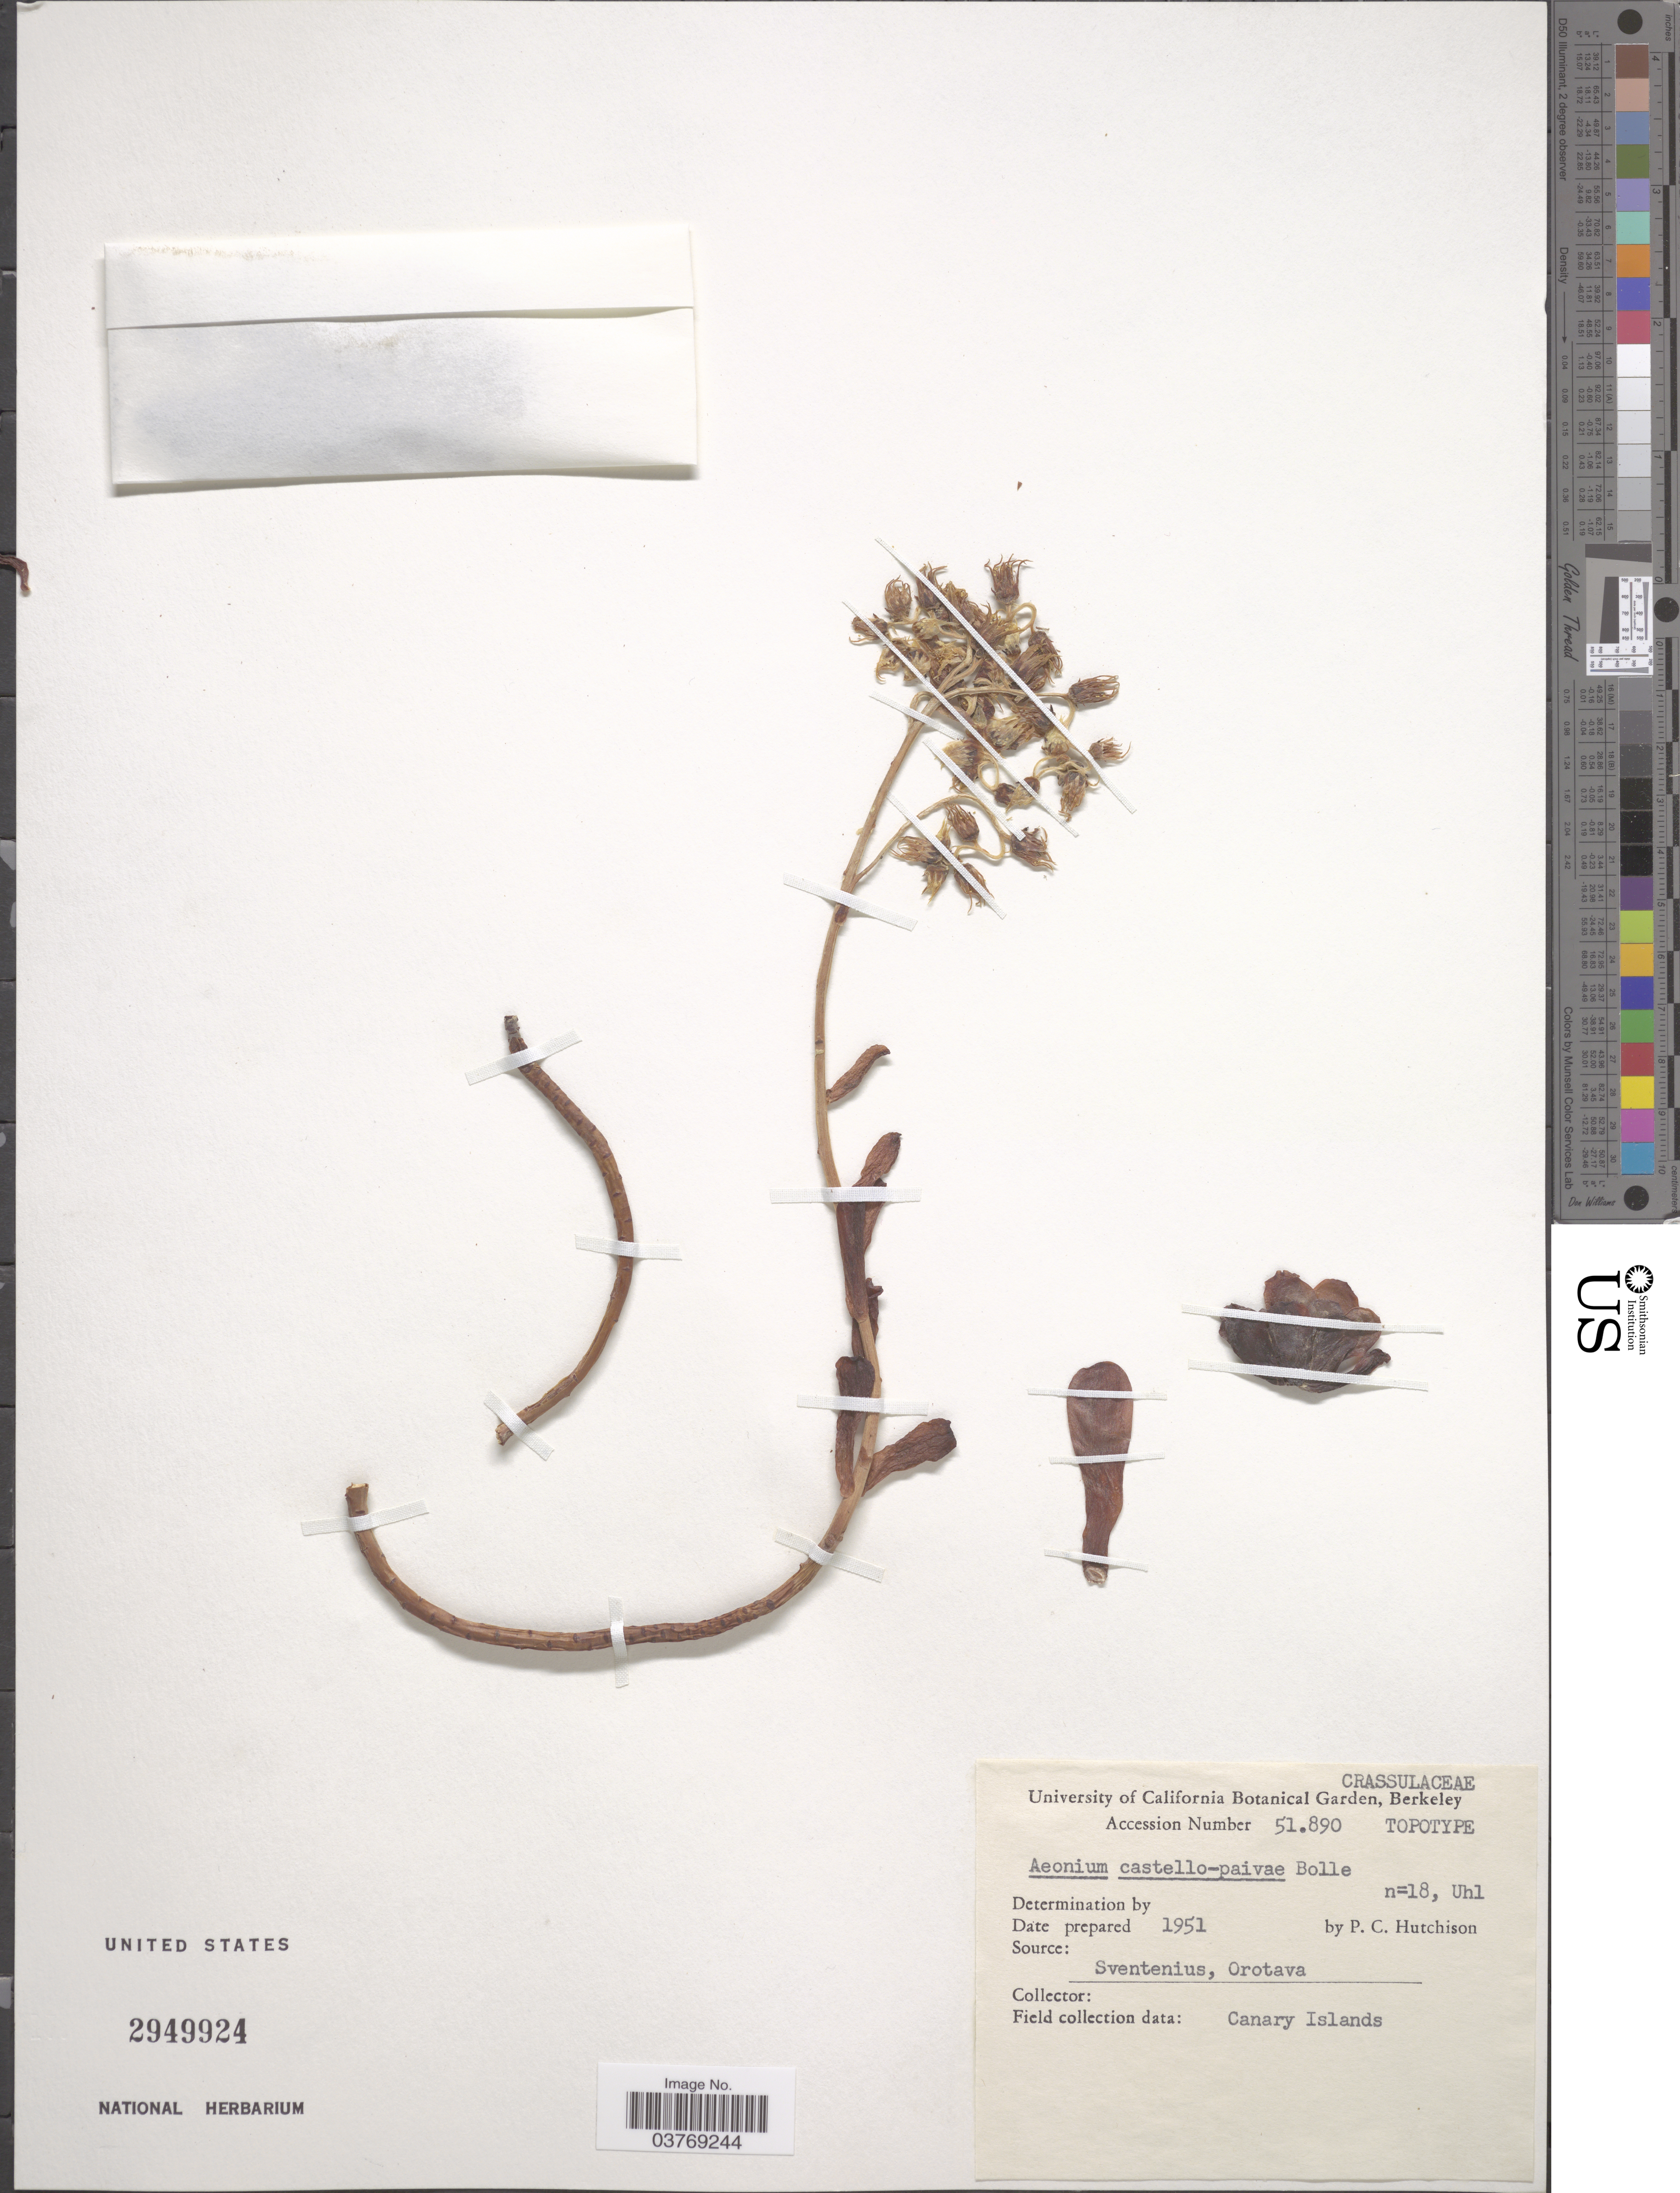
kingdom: Plantae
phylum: Tracheophyta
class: Magnoliopsida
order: Saxifragales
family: Crassulaceae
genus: Aeonium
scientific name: Aeonium castello-paivae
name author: Bolle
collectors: P. C. Hutchison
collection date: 1951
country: United States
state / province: California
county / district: Alameda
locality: University of California Botanical Garden, Berkeley.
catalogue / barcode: US 2949924